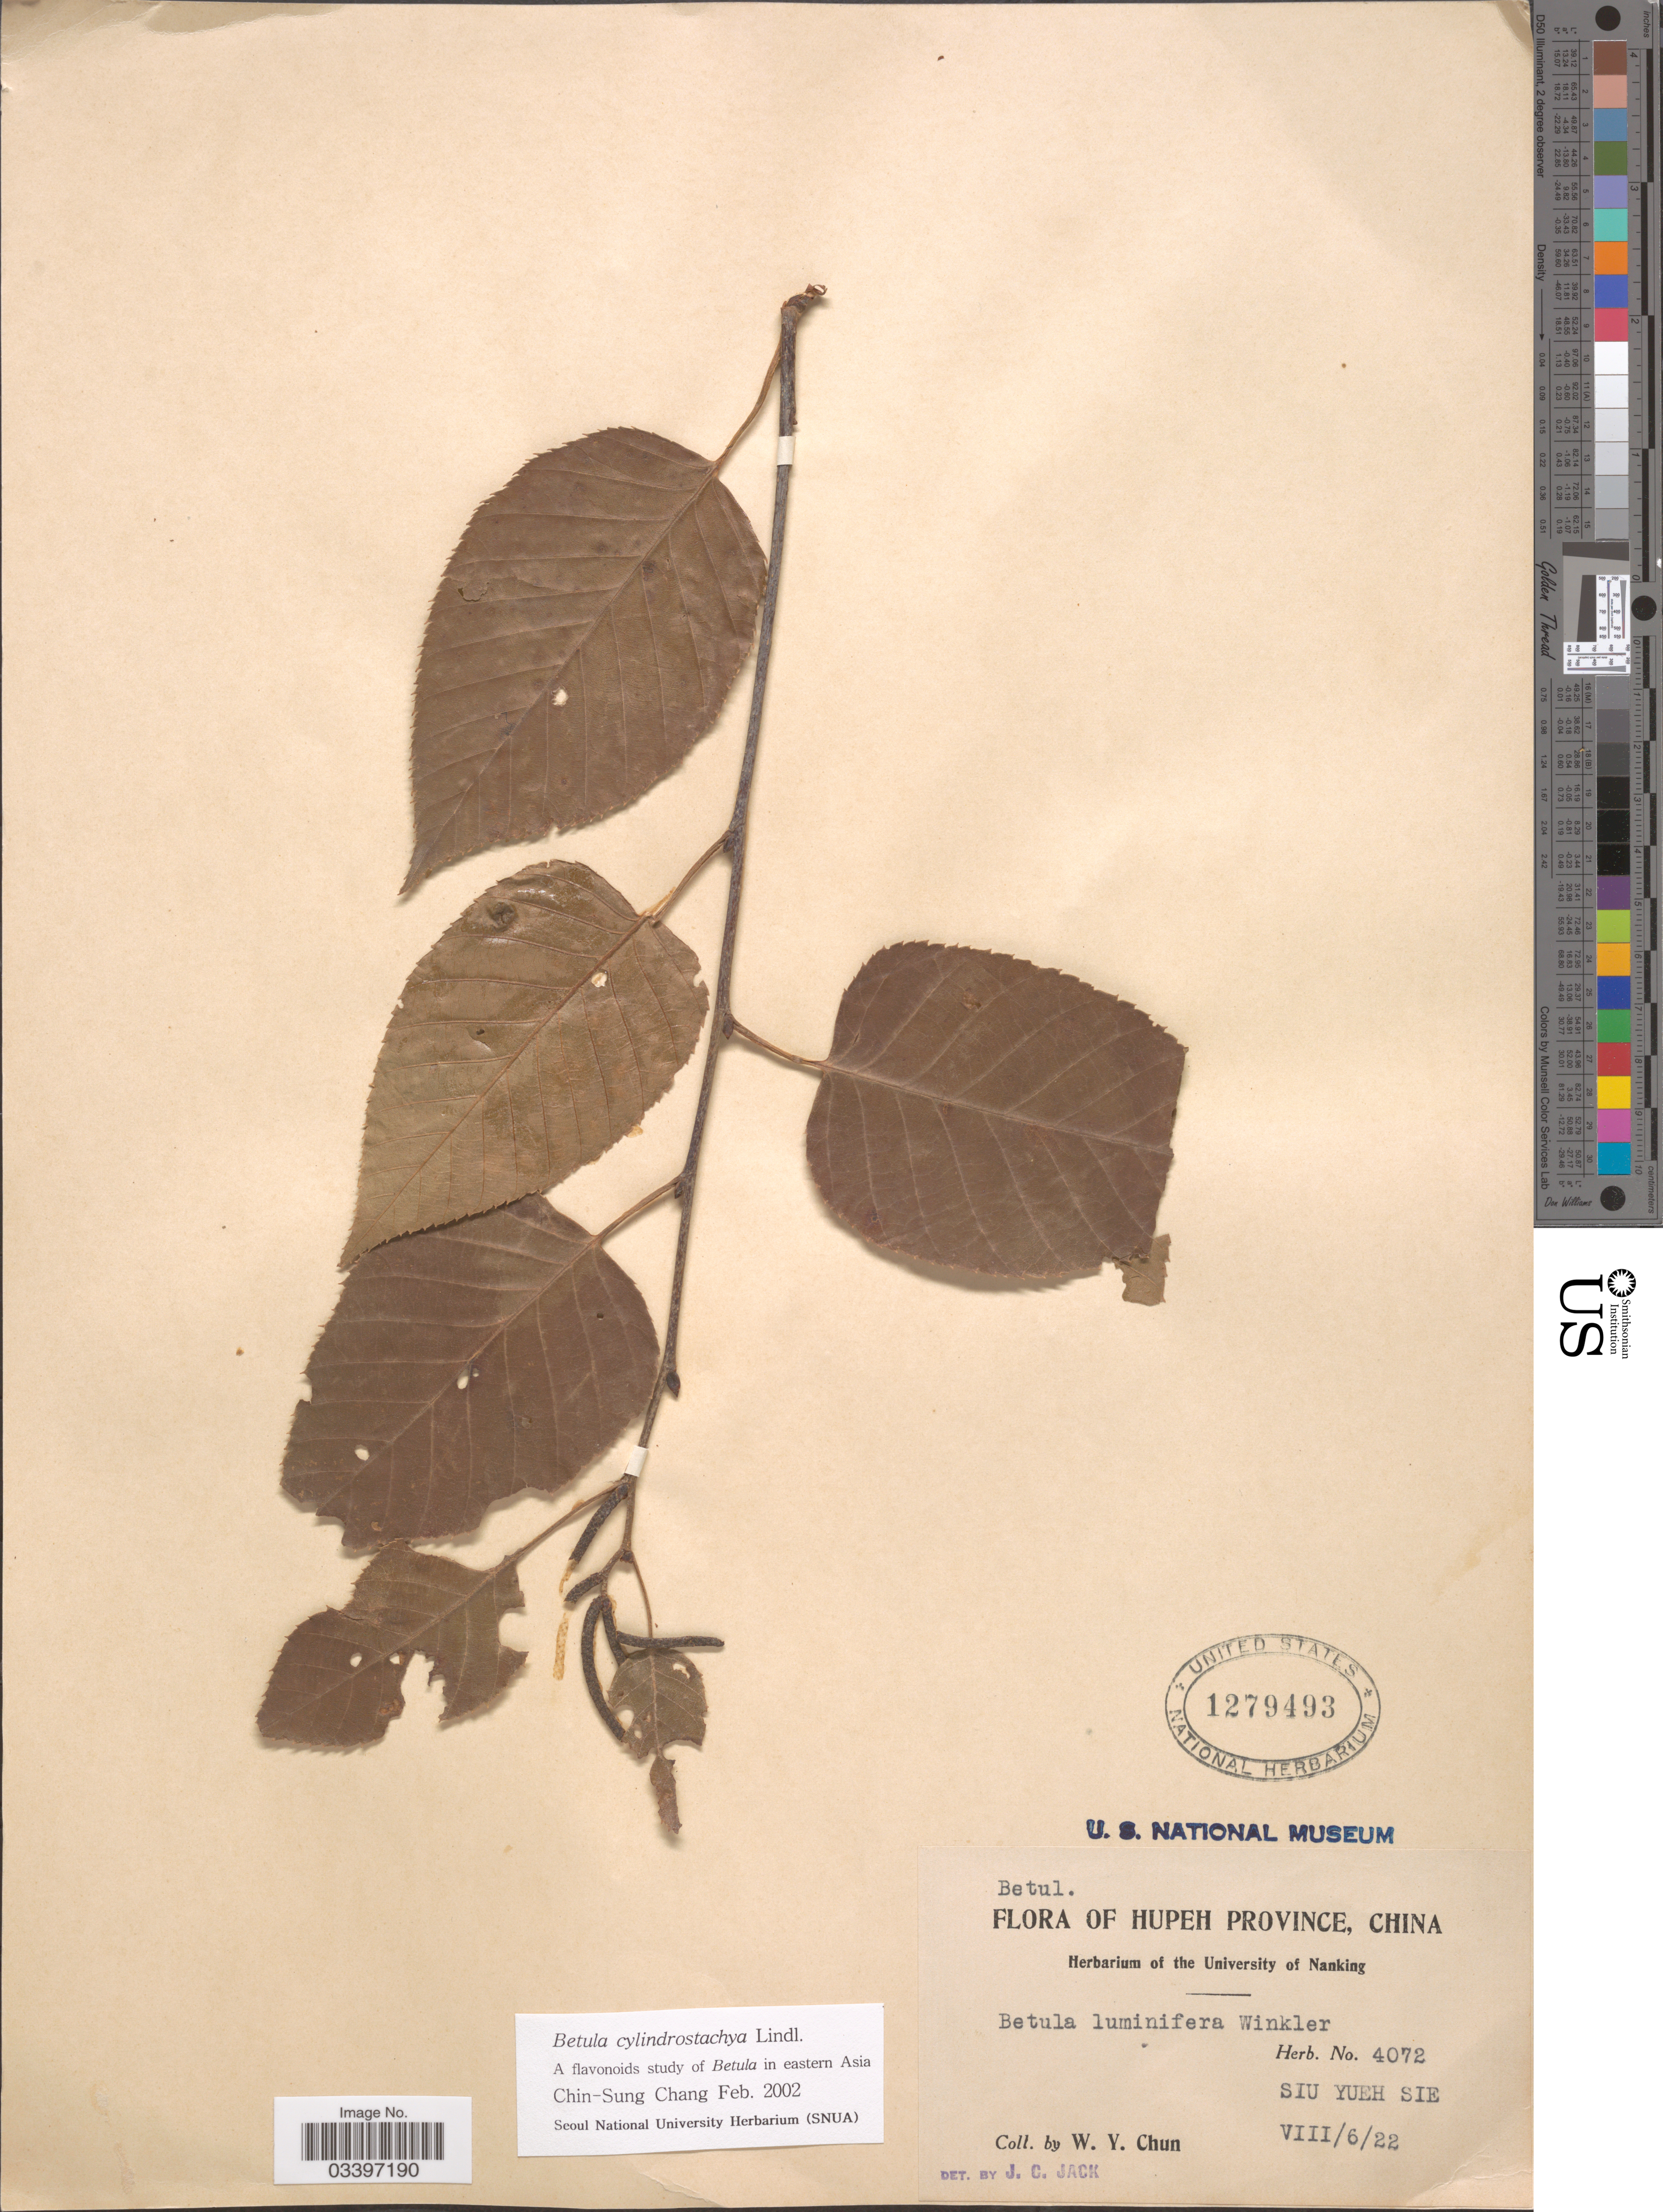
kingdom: Plantae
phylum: Tracheophyta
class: Magnoliopsida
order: Fagales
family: Betulaceae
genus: Betula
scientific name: Betula cylindrostachys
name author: Lindl. ex Wall.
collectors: W. Y. Chun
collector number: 4072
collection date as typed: Transcribed d/m/y: 6/8/22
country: China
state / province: Hubei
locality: Hupeh Province. Siu Yueh Sie.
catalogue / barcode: US 1279493